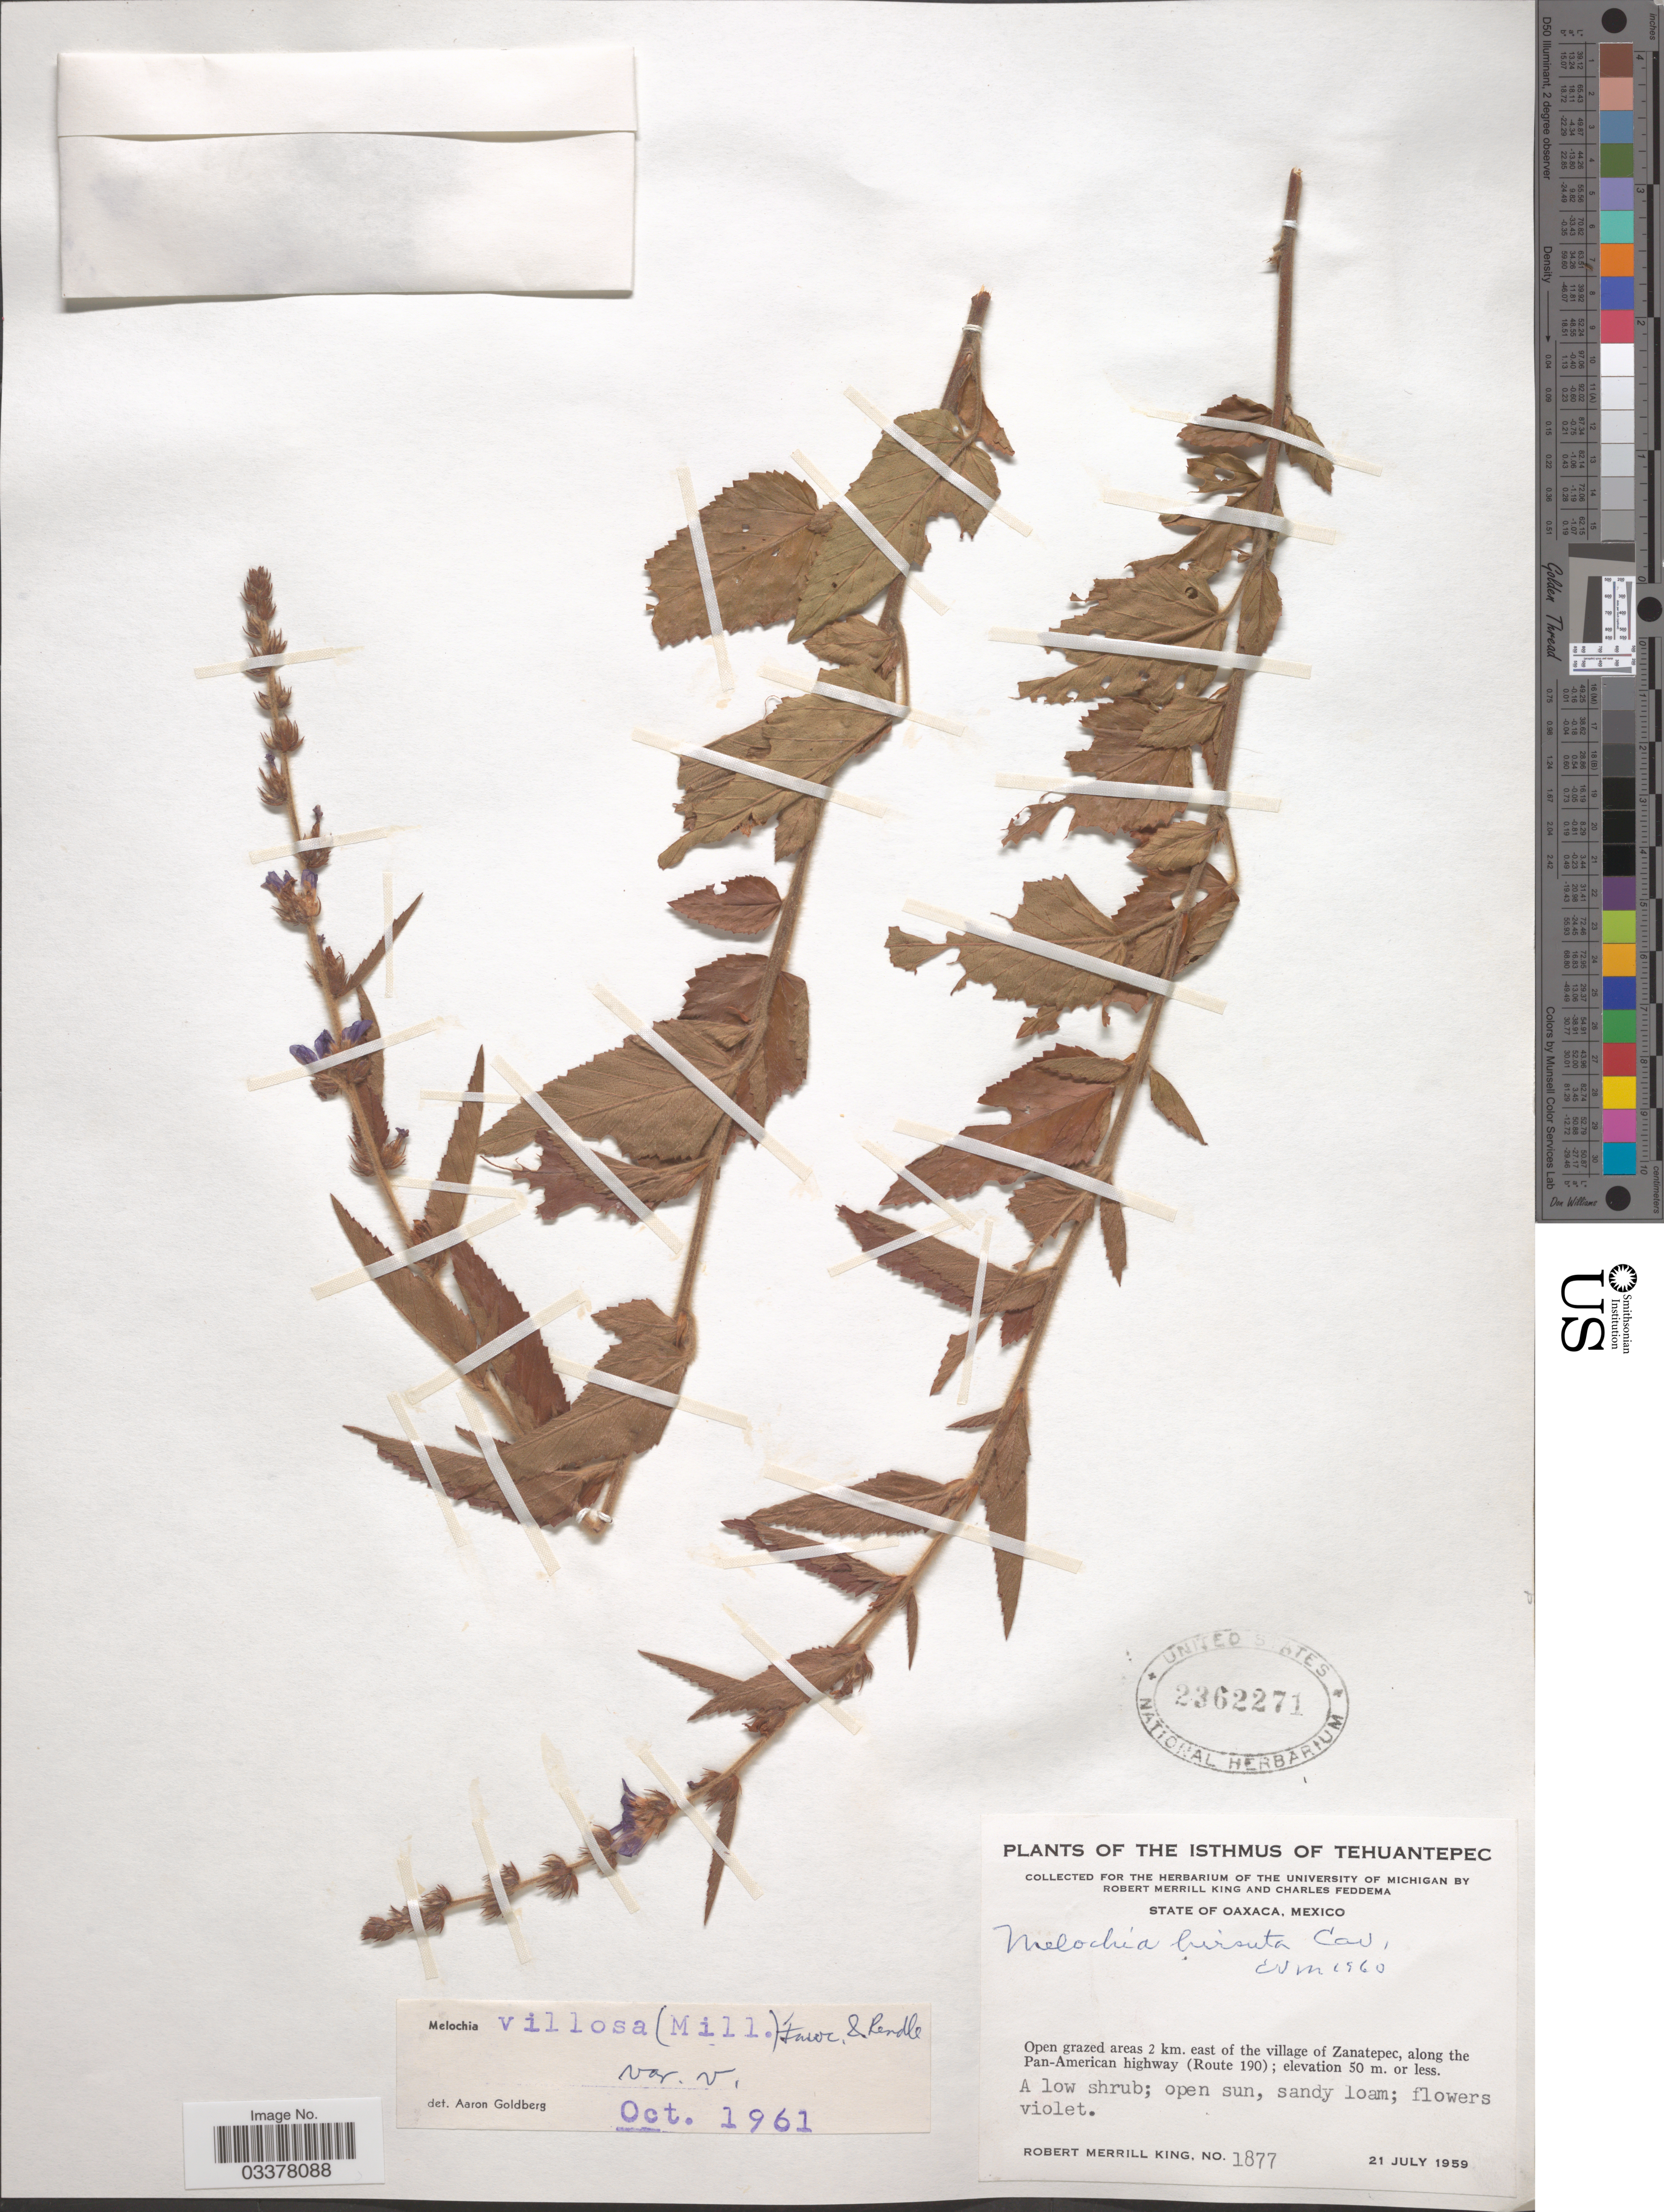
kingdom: Plantae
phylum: Tracheophyta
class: Magnoliopsida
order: Malvales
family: Malvaceae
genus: Melochia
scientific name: Melochia spicata var. spicata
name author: (L.) Fryxell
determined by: Dorr, L. J., (BOT), Smithsonian Institution - National Museum of Natural History (UNITED STATES)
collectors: R. M. King & C. Feddema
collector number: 1877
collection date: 1959-07-21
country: Mexico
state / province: Oaxaca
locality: Isthmus of Tehuantepec. Open grazed areas 2 km. east of the village of Zanatepec, along the Pan-American highway (Route 190).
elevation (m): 50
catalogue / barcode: US 2362271